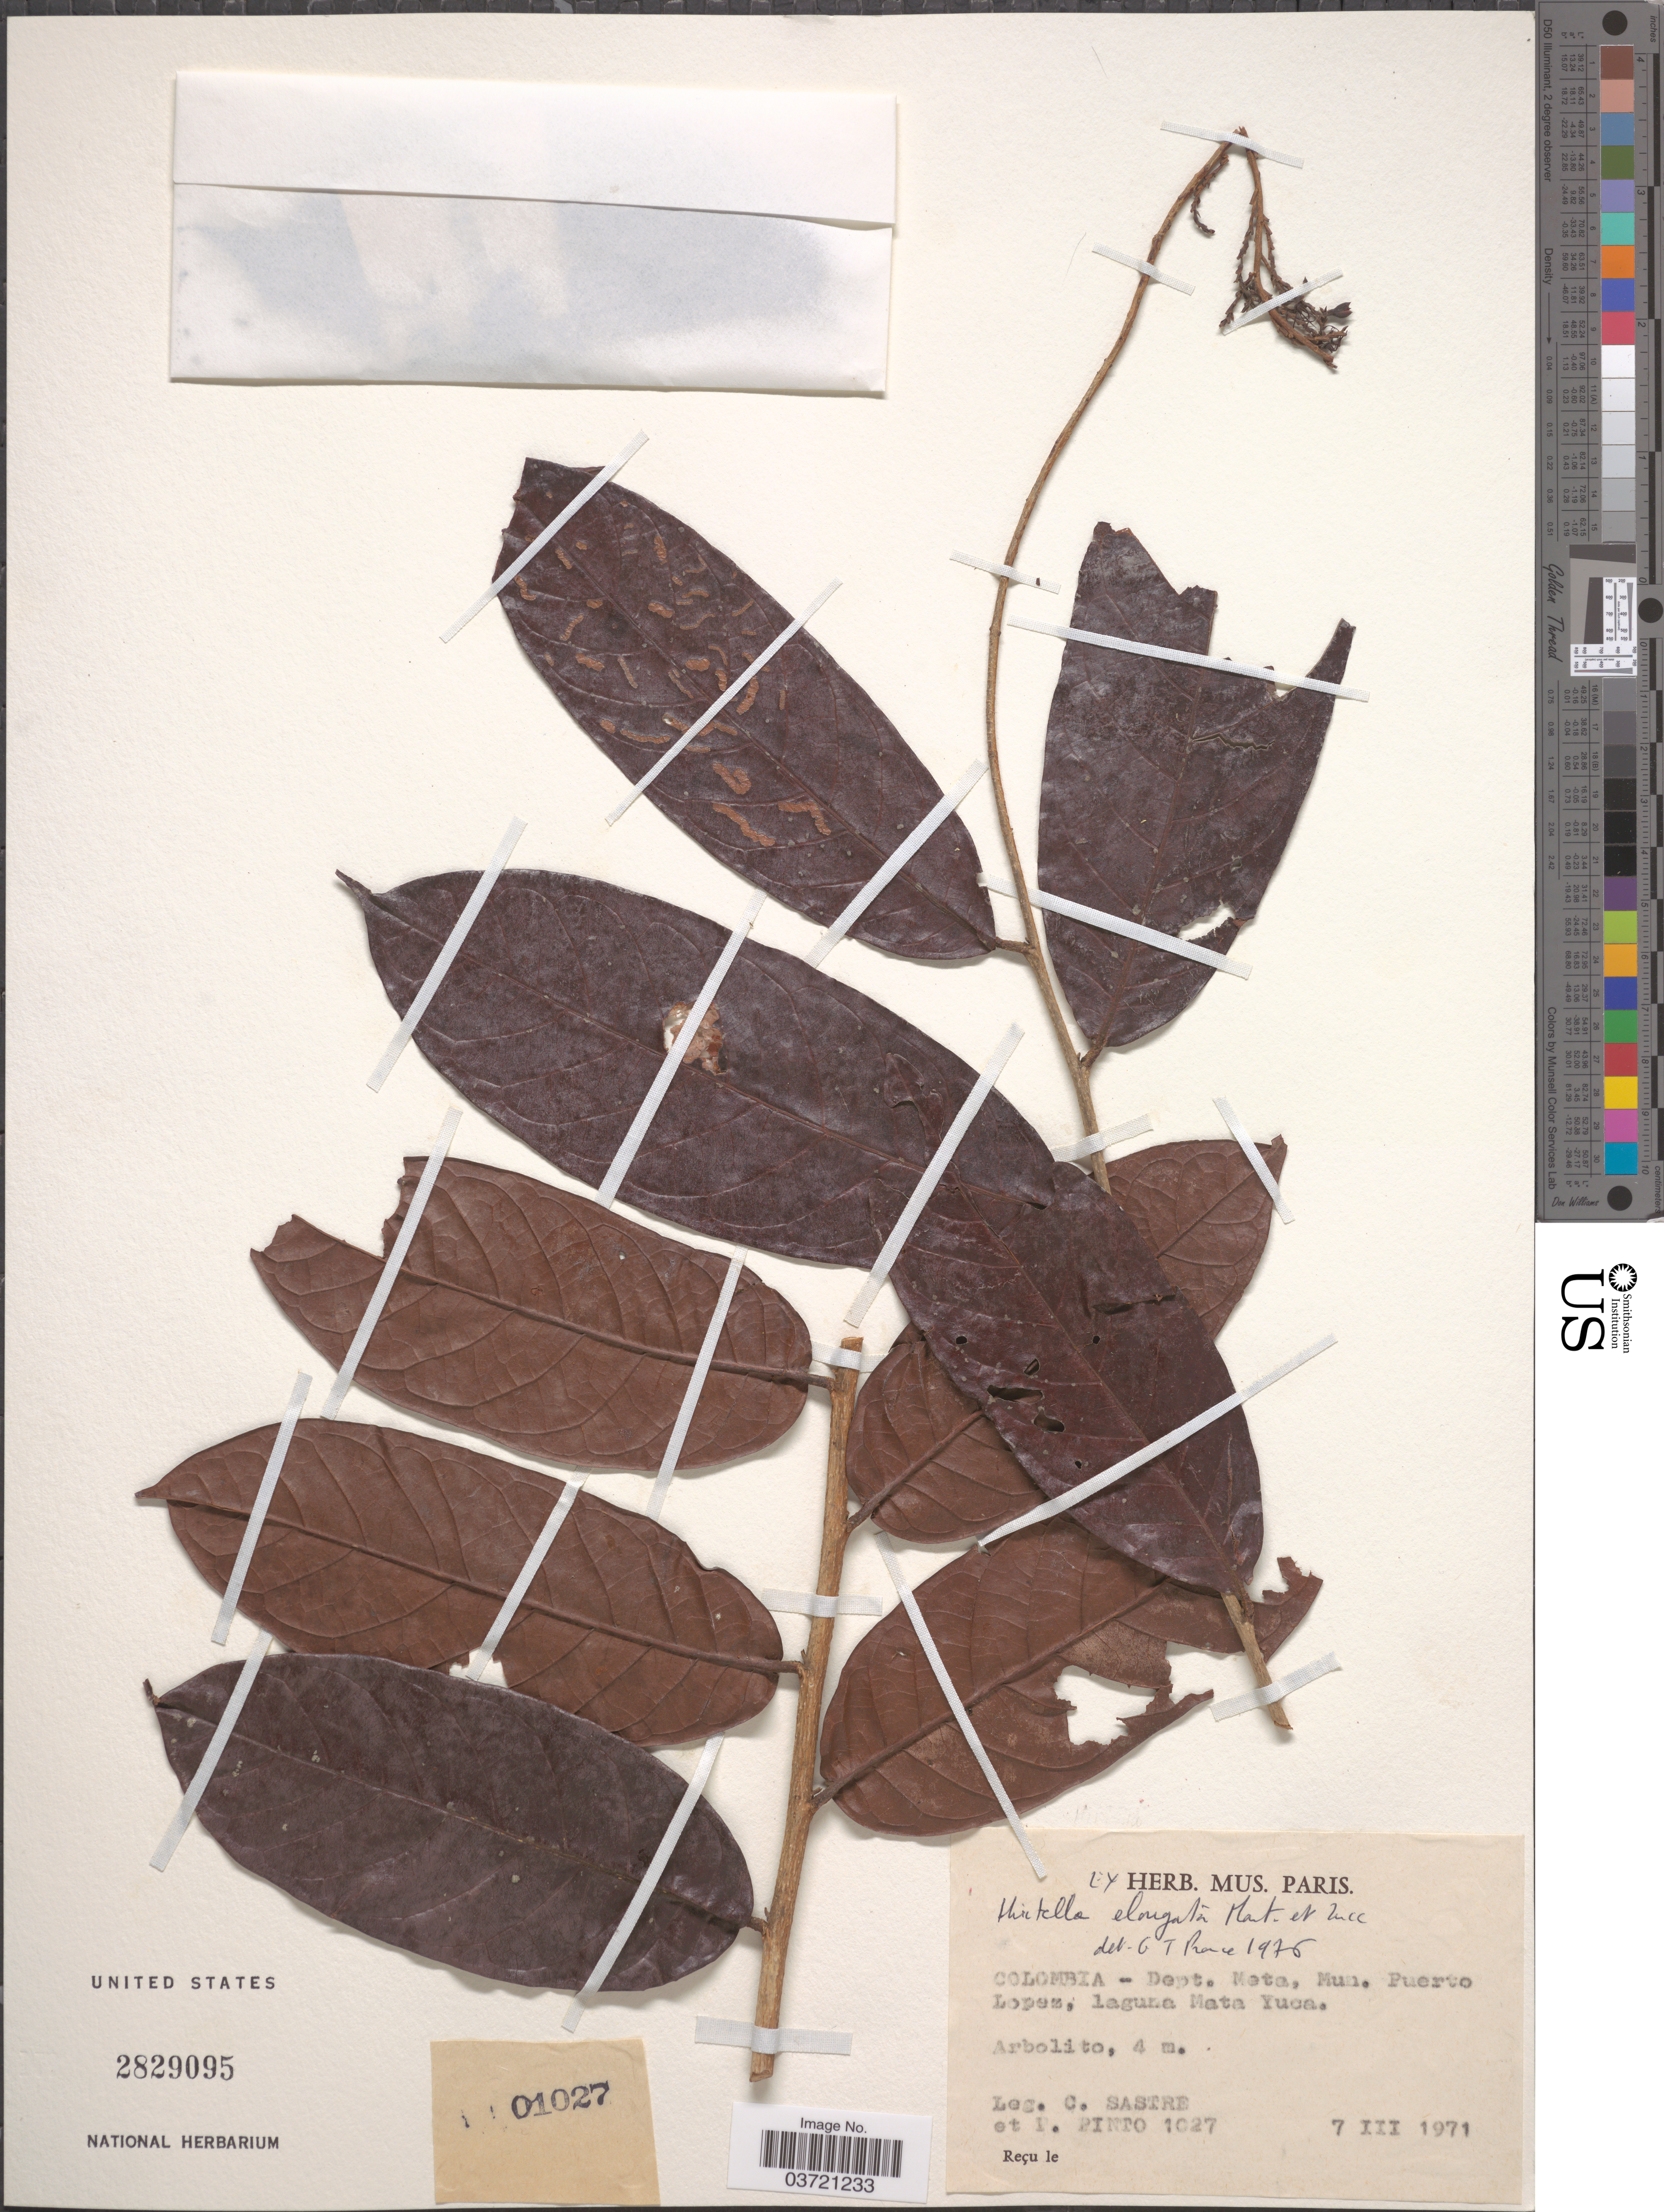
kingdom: Plantae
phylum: Tracheophyta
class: Magnoliopsida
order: Malpighiales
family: Chrysobalanaceae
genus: Hirtella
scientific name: Hirtella elongata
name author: Mart. & Zucc.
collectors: C. Sastre & P. Pinto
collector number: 1027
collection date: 1971-03-07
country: Colombia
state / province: Meta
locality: Dept. Meta, Mun. Puerto Lopez, laguna Mata Yuca.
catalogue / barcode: US 2829095